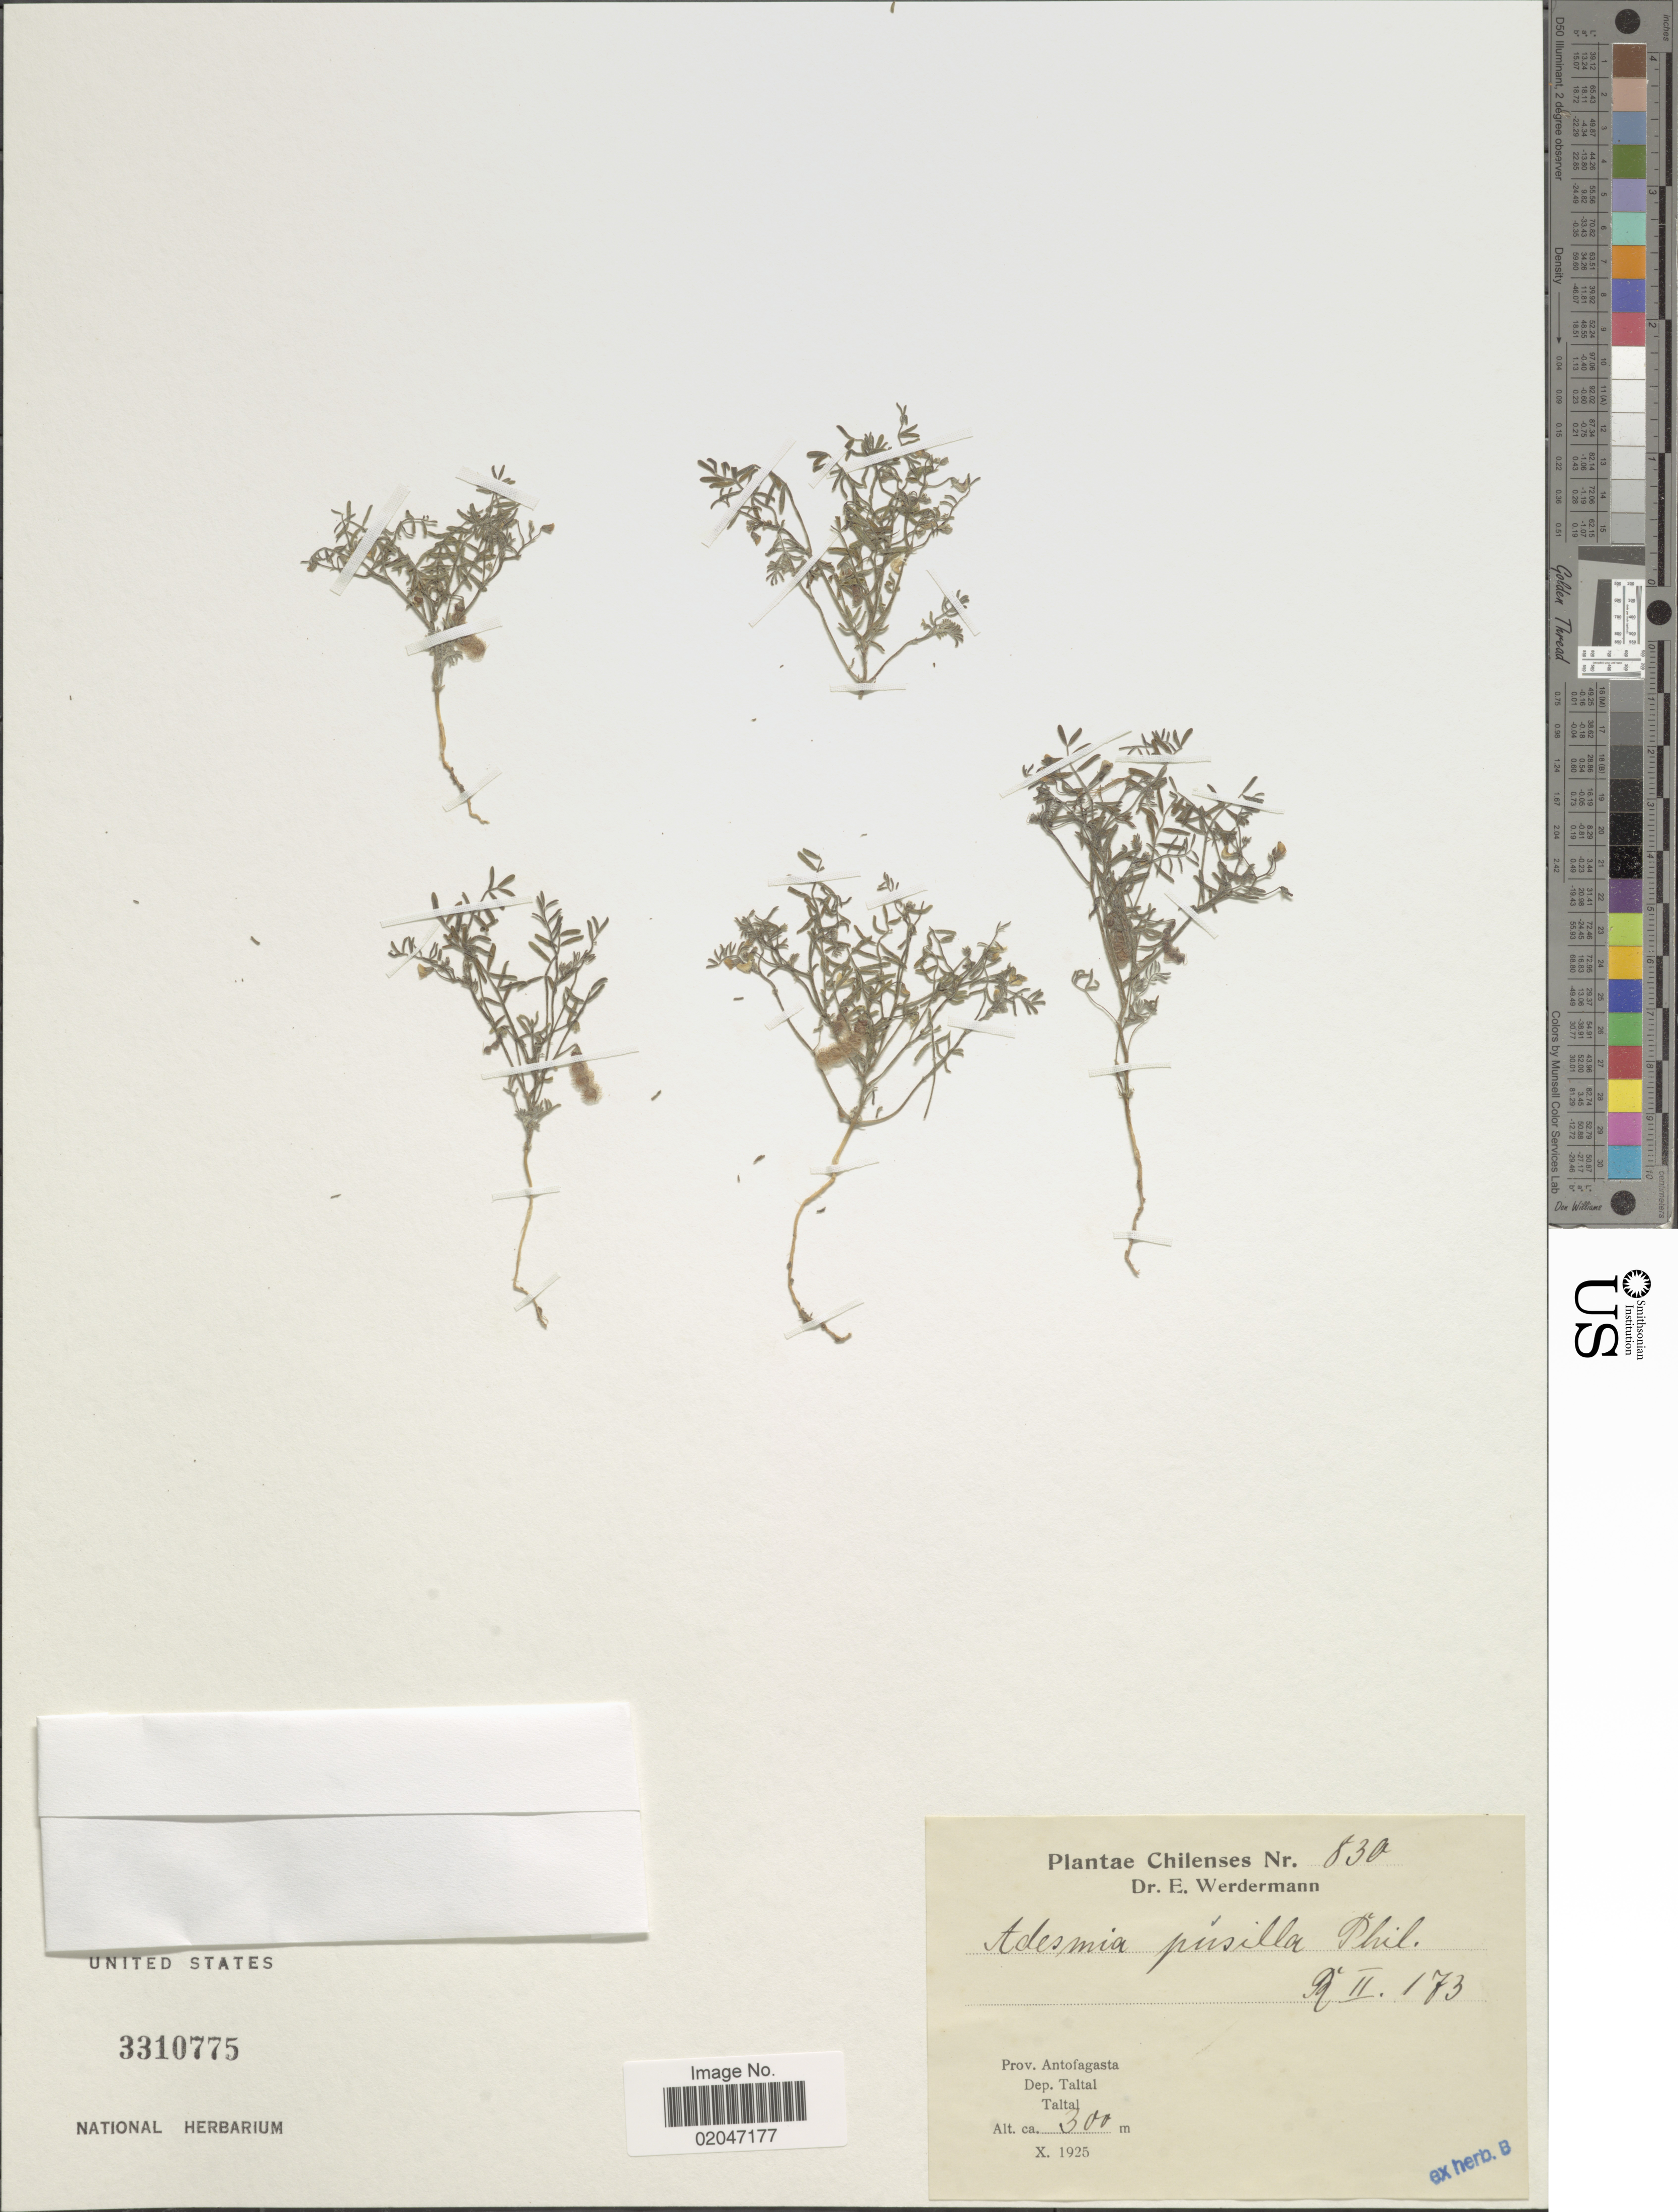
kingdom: Plantae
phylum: Tracheophyta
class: Magnoliopsida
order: Fabales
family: Fabaceae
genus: Adesmia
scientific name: Adesmia pusilla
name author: Phil.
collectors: E. Werdermann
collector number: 830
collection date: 1925-10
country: Chile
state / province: Antofagasta (II)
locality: Dep. Taltal, Taltal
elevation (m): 300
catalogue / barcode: US 3310775